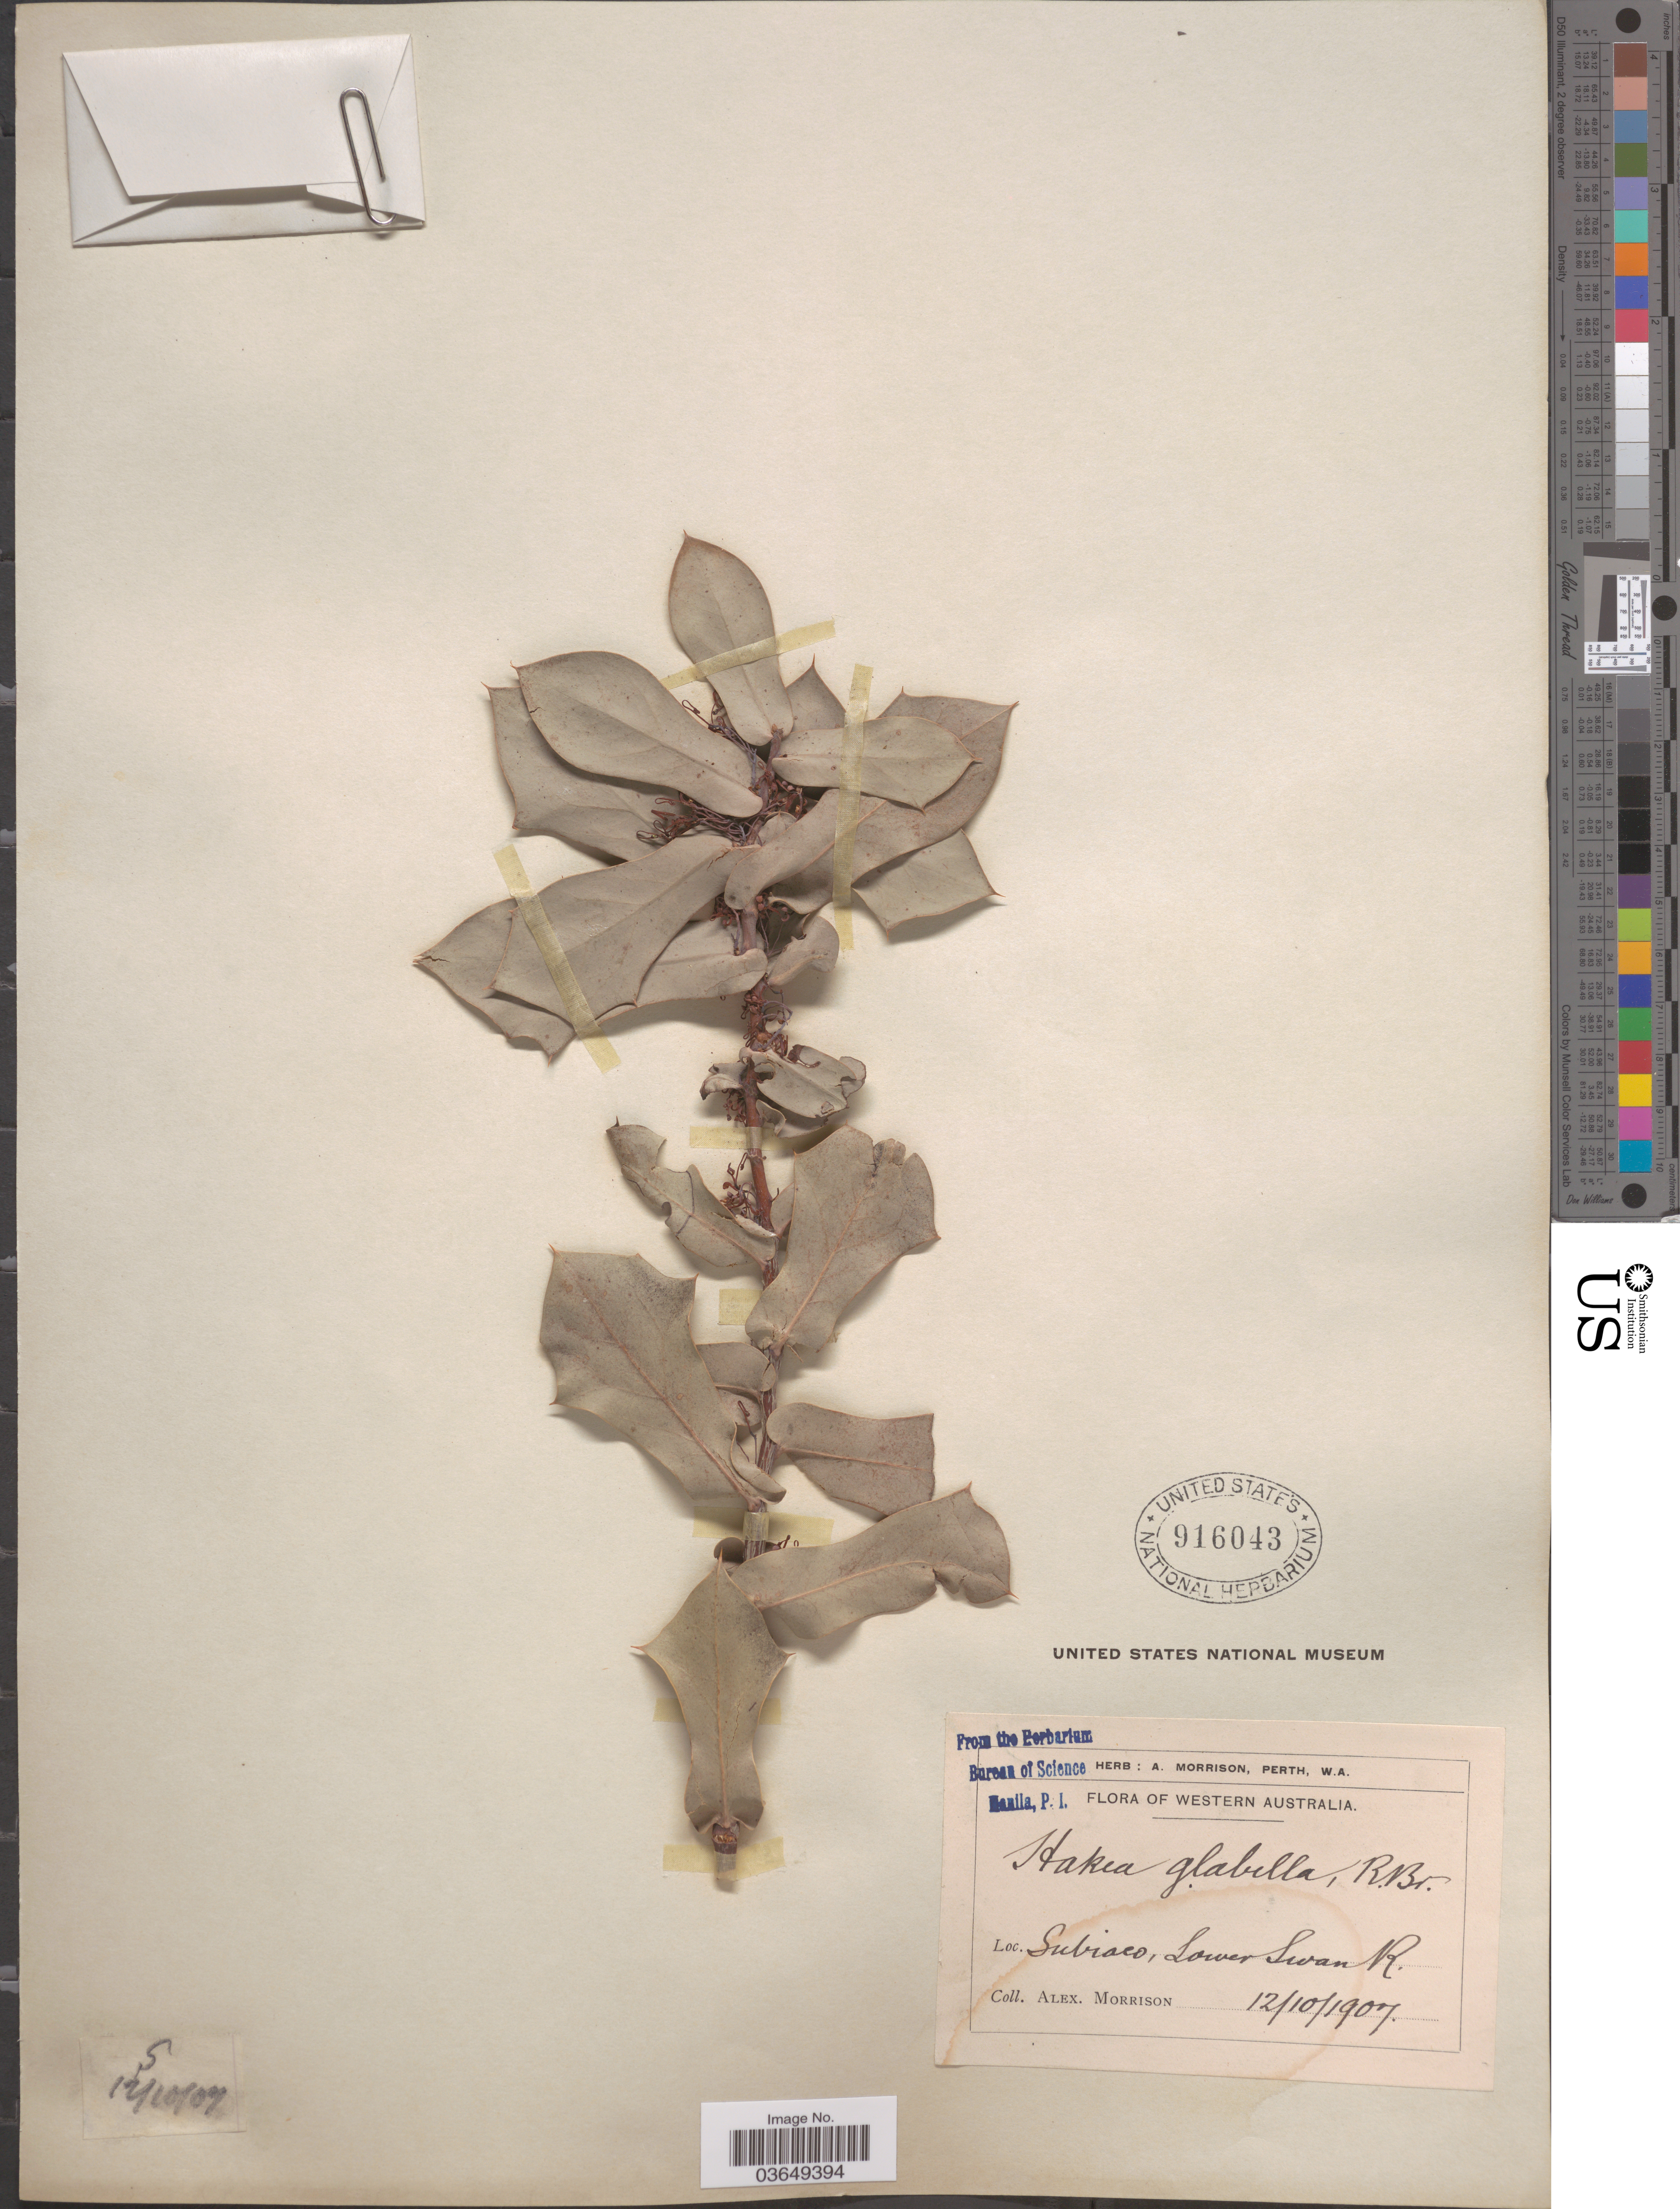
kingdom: Plantae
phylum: Tracheophyta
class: Magnoliopsida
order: Proteales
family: Proteaceae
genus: Hakea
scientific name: Hakea glabella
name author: R. Br.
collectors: A. Morrison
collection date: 1907-10-12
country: Australia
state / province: Western Australia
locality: Subiaco, Lower Swan R.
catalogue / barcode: US 916043